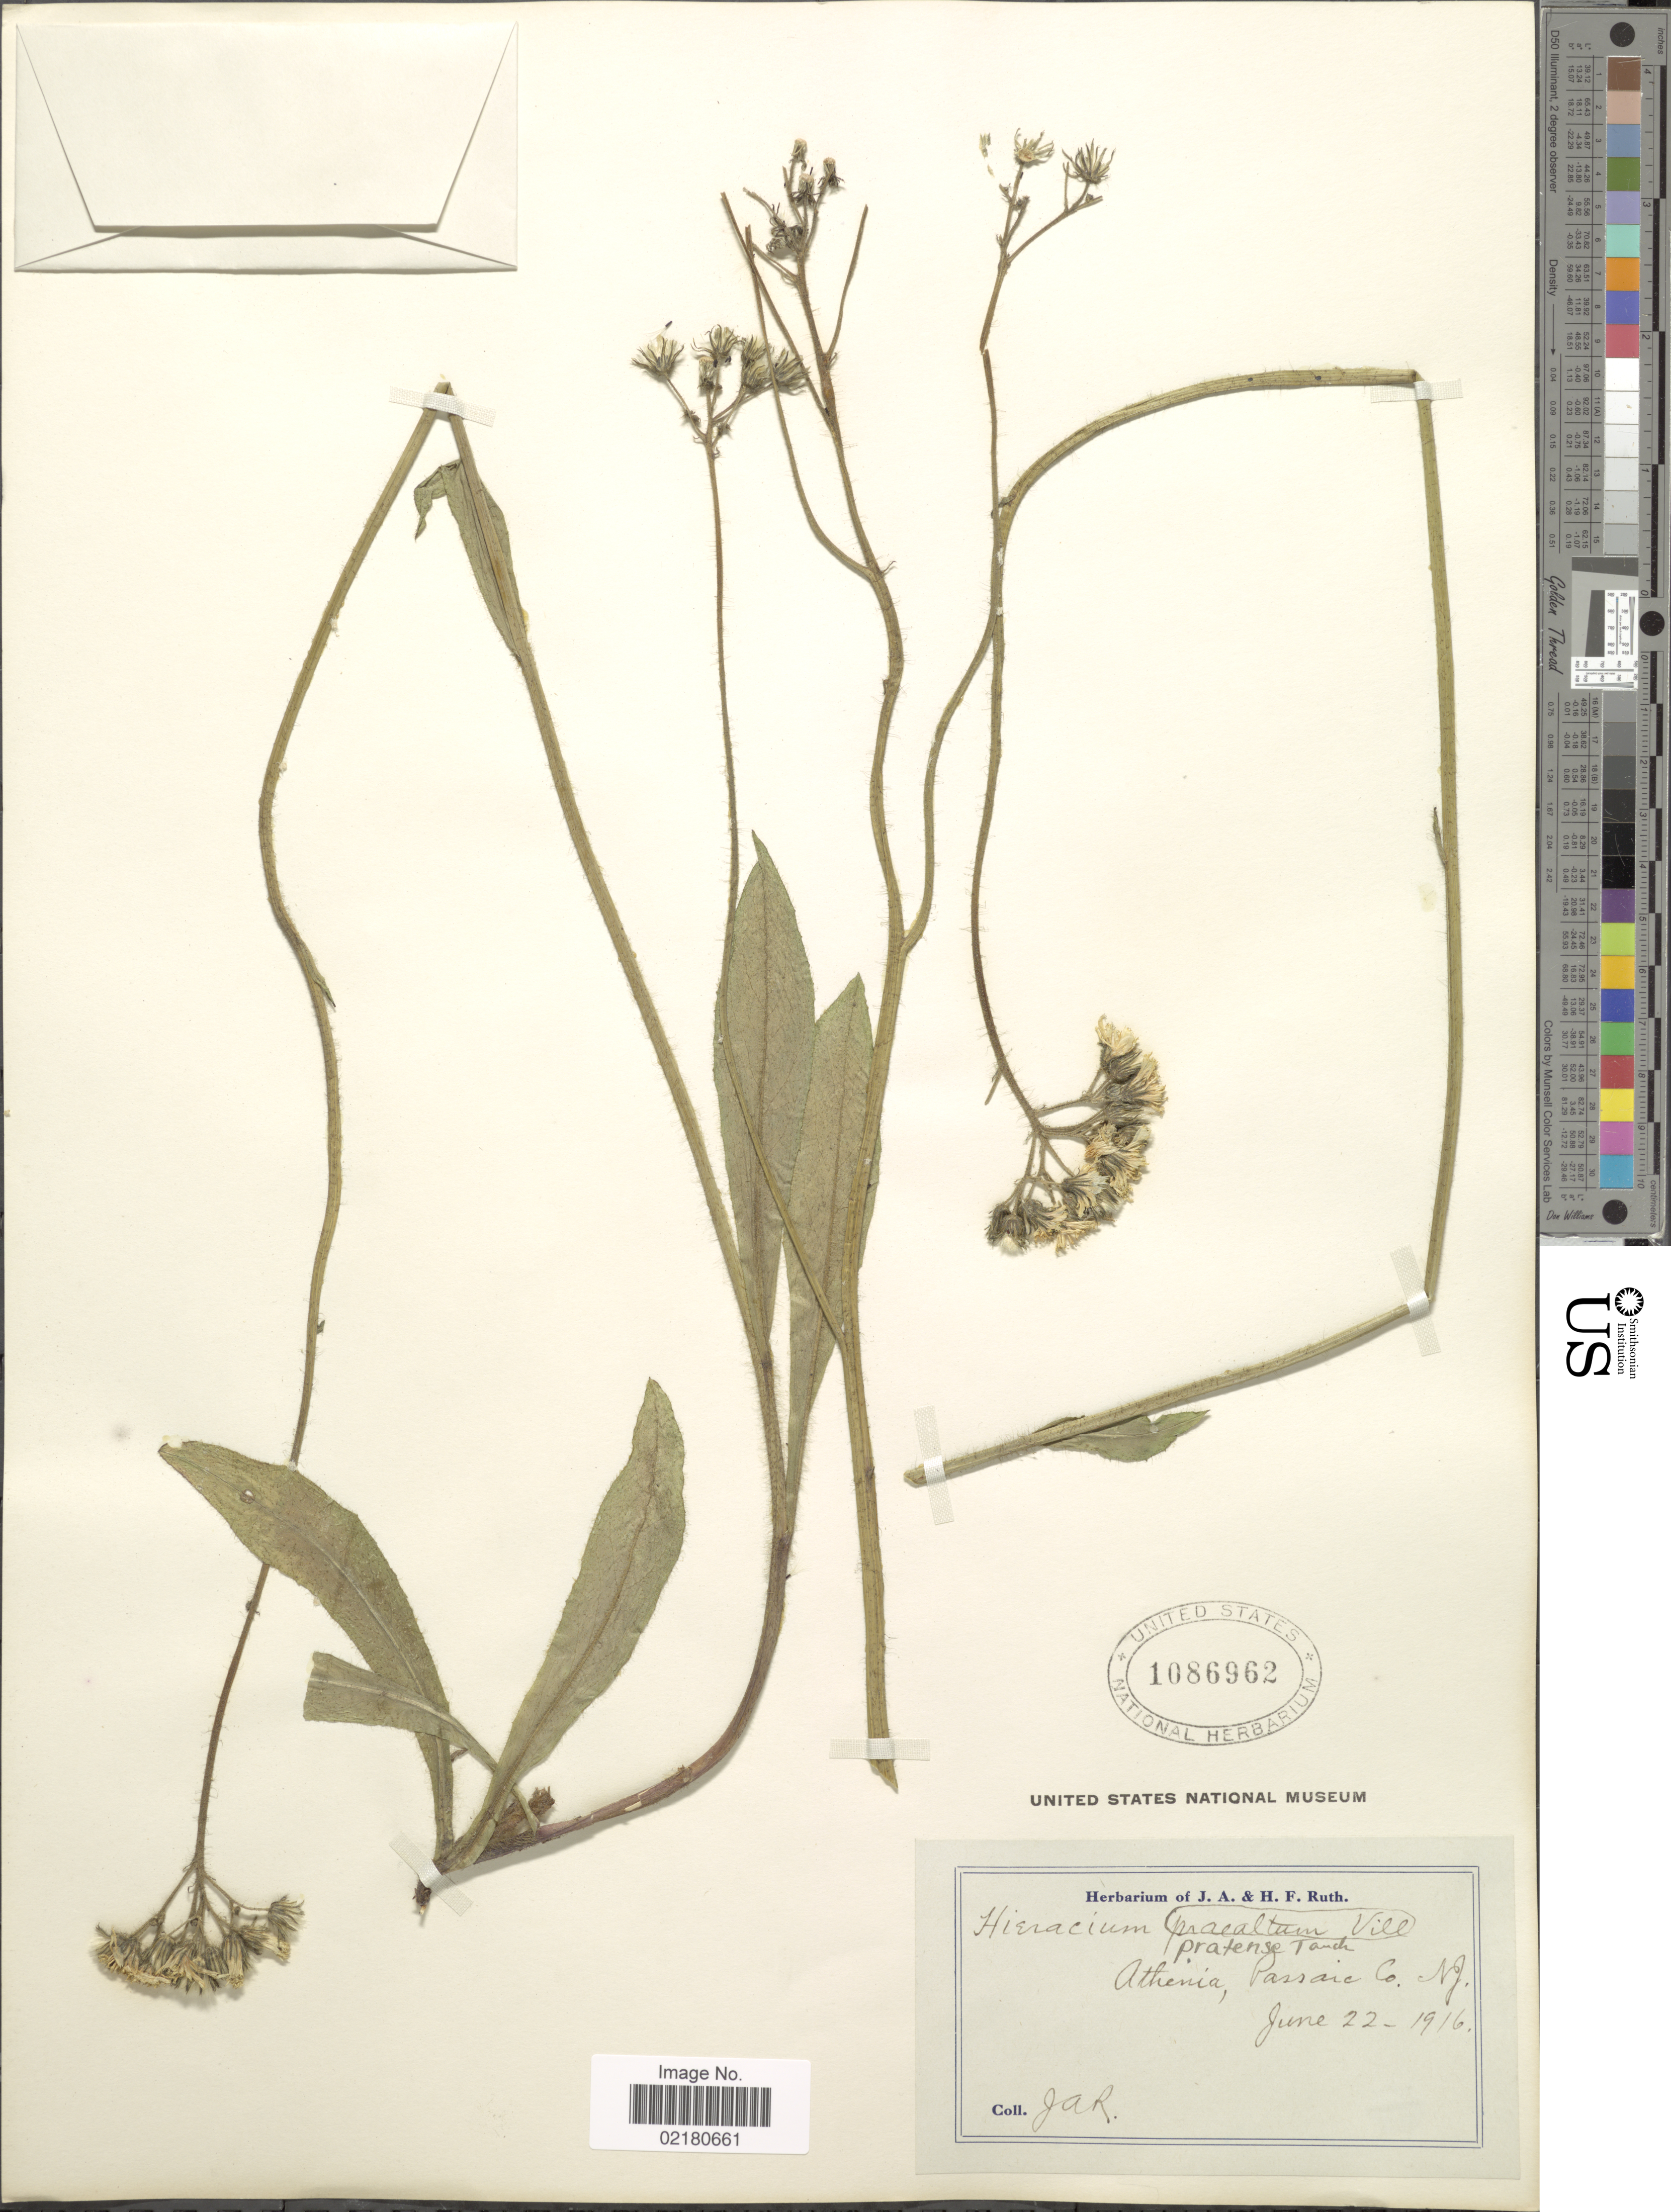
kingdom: Plantae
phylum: Tracheophyta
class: Magnoliopsida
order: Asterales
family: Asteraceae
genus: Pilosella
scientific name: Pilosella caespitosa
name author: (Dumort.) P. D. Sell & C. West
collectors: J. Ruth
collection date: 1916-06-22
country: United States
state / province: New Jersey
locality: Athenia, Passaic Co. N.J.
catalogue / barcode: US 1086962